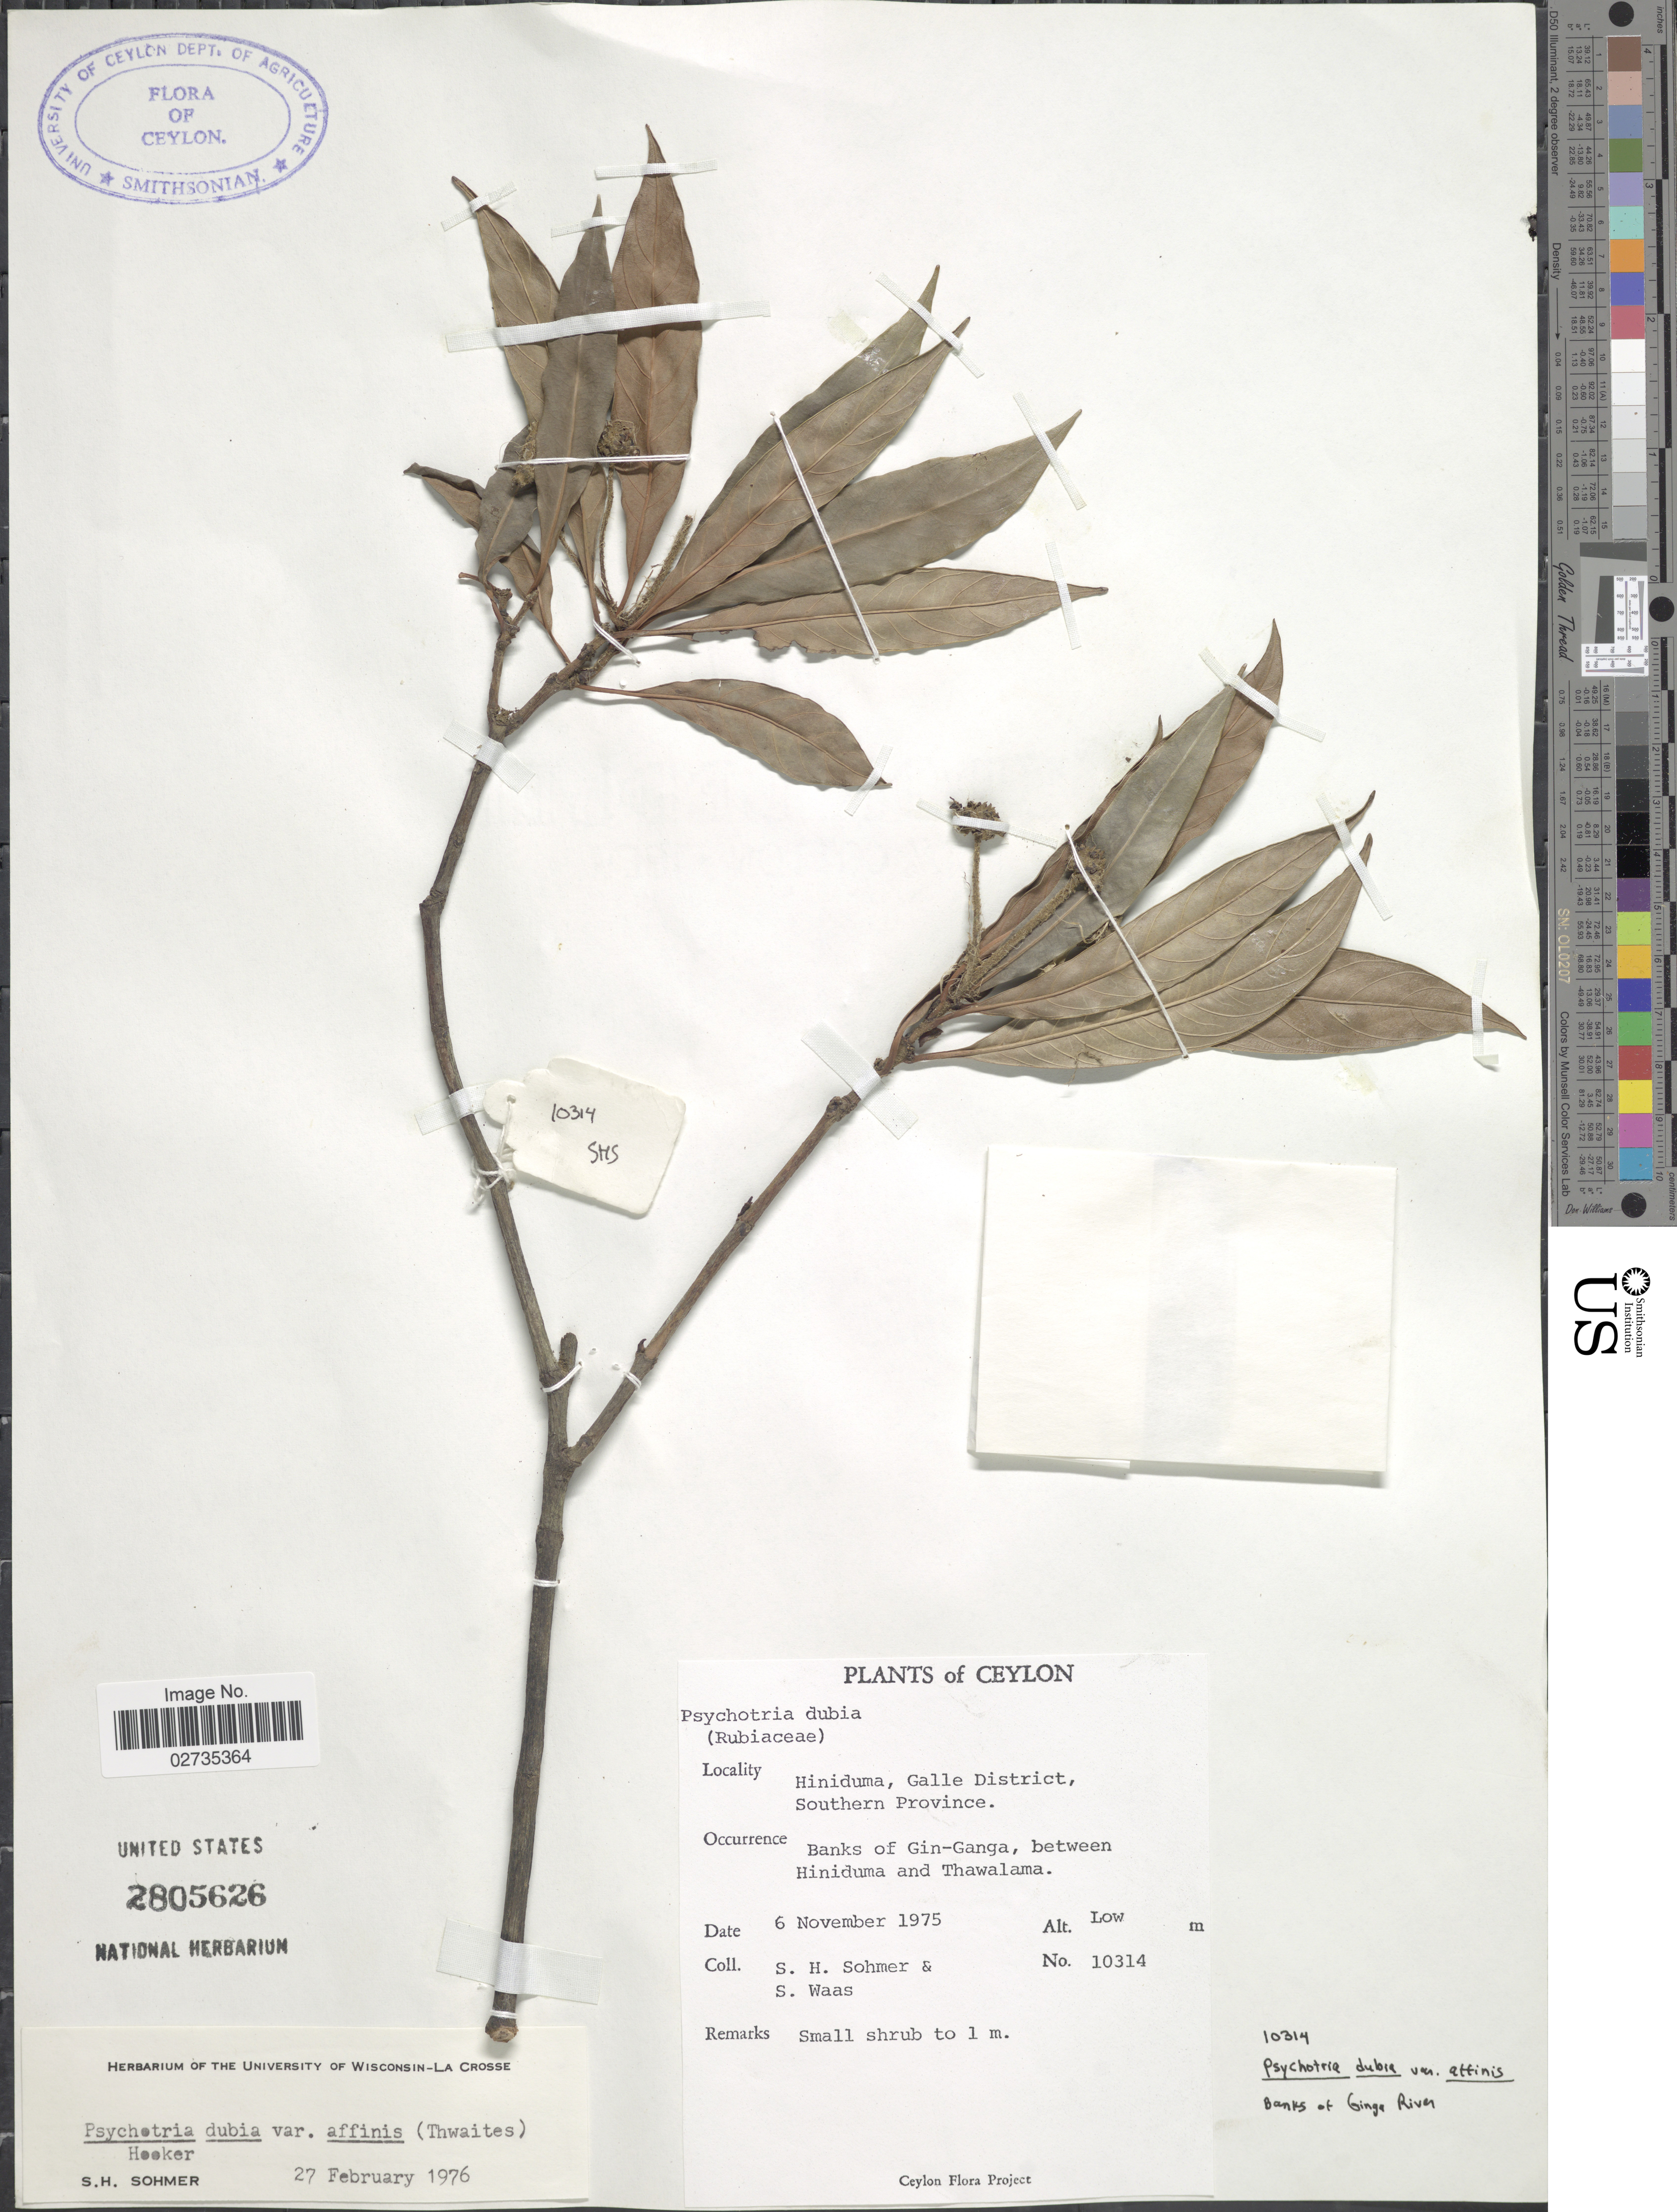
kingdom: Plantae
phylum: Tracheophyta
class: Magnoliopsida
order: Gentianales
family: Rubiaceae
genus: Psychotria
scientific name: Psychotria dubia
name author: (Wight) Alston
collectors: S. H. Sohmer & S. Waas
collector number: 10314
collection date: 1975-11-06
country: Sri Lanka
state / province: Southern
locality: Ceylon, Hiniduma, Galle District, Southern Province, Banks of Gin-Ganga, between Hiniduma and Thawalama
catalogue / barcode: US 2805626